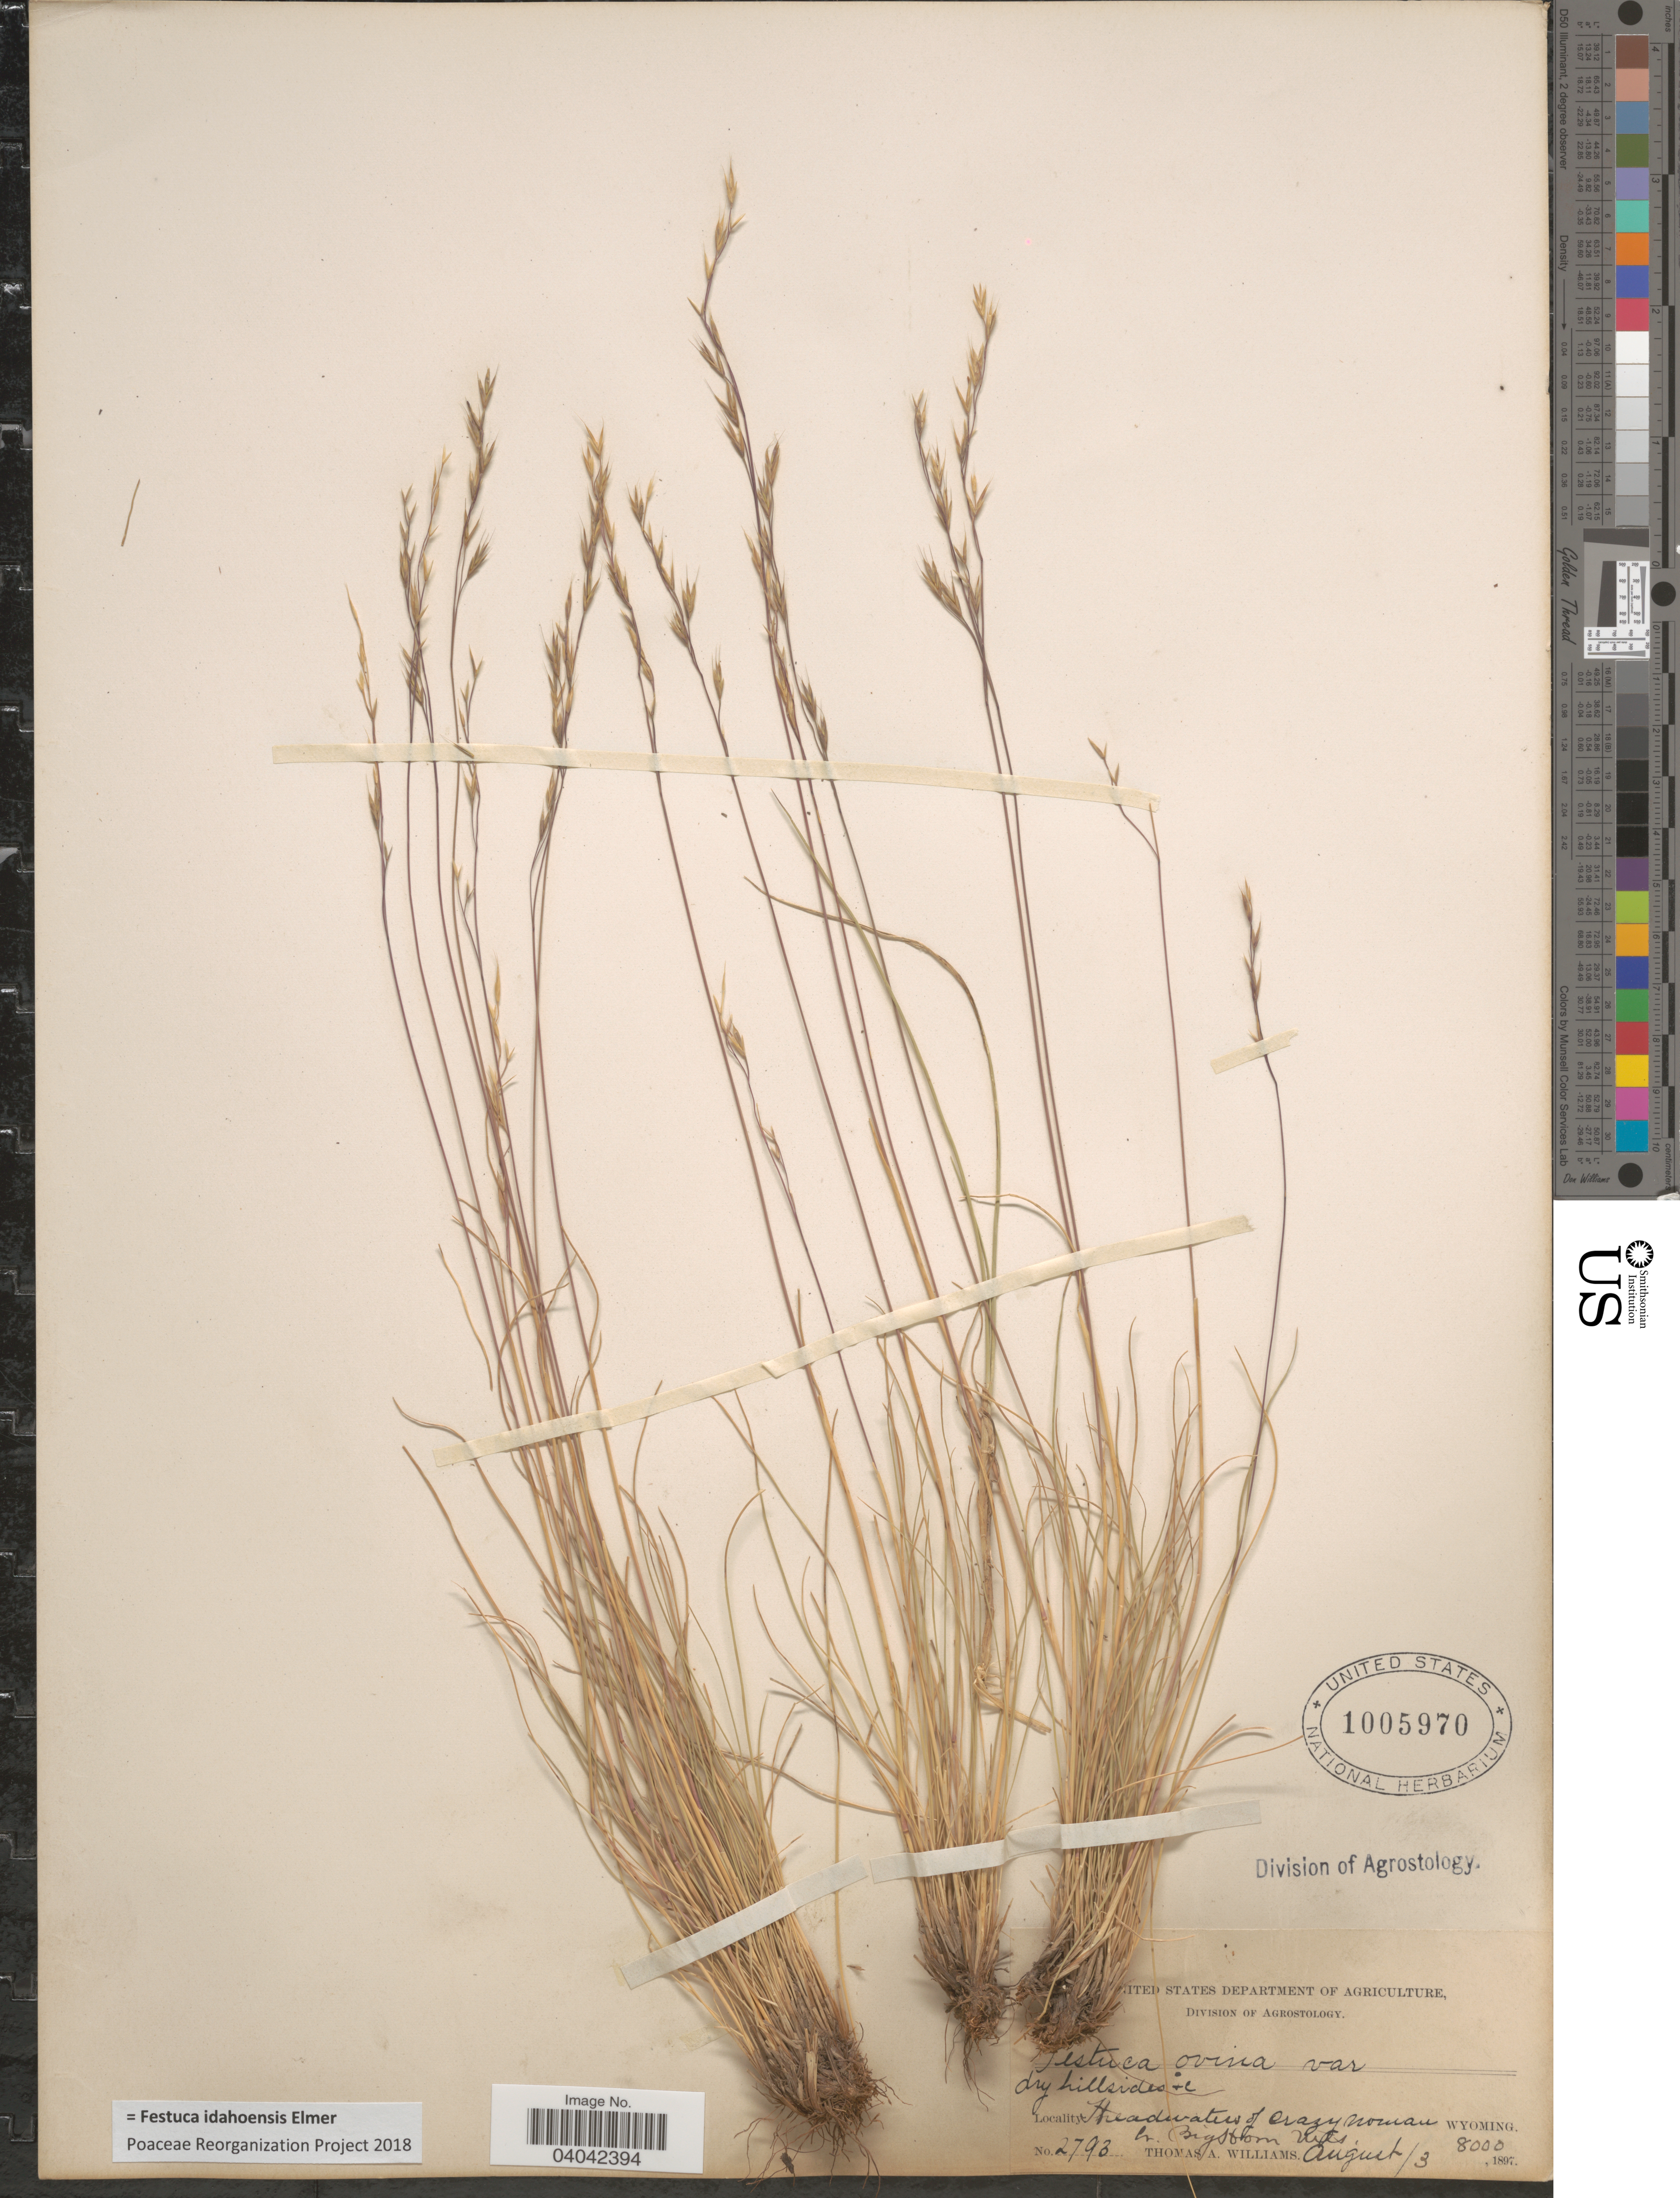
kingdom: Plantae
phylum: Tracheophyta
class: Liliopsida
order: Poales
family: Poaceae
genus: Festuca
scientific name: Festuca idahoensis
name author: Elmer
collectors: T. A. Williams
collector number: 2793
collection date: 1897-08-03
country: United States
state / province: Wyoming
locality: Headwaters of Crazy Woman Cr. Big Horn Mts.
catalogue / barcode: US 1005970